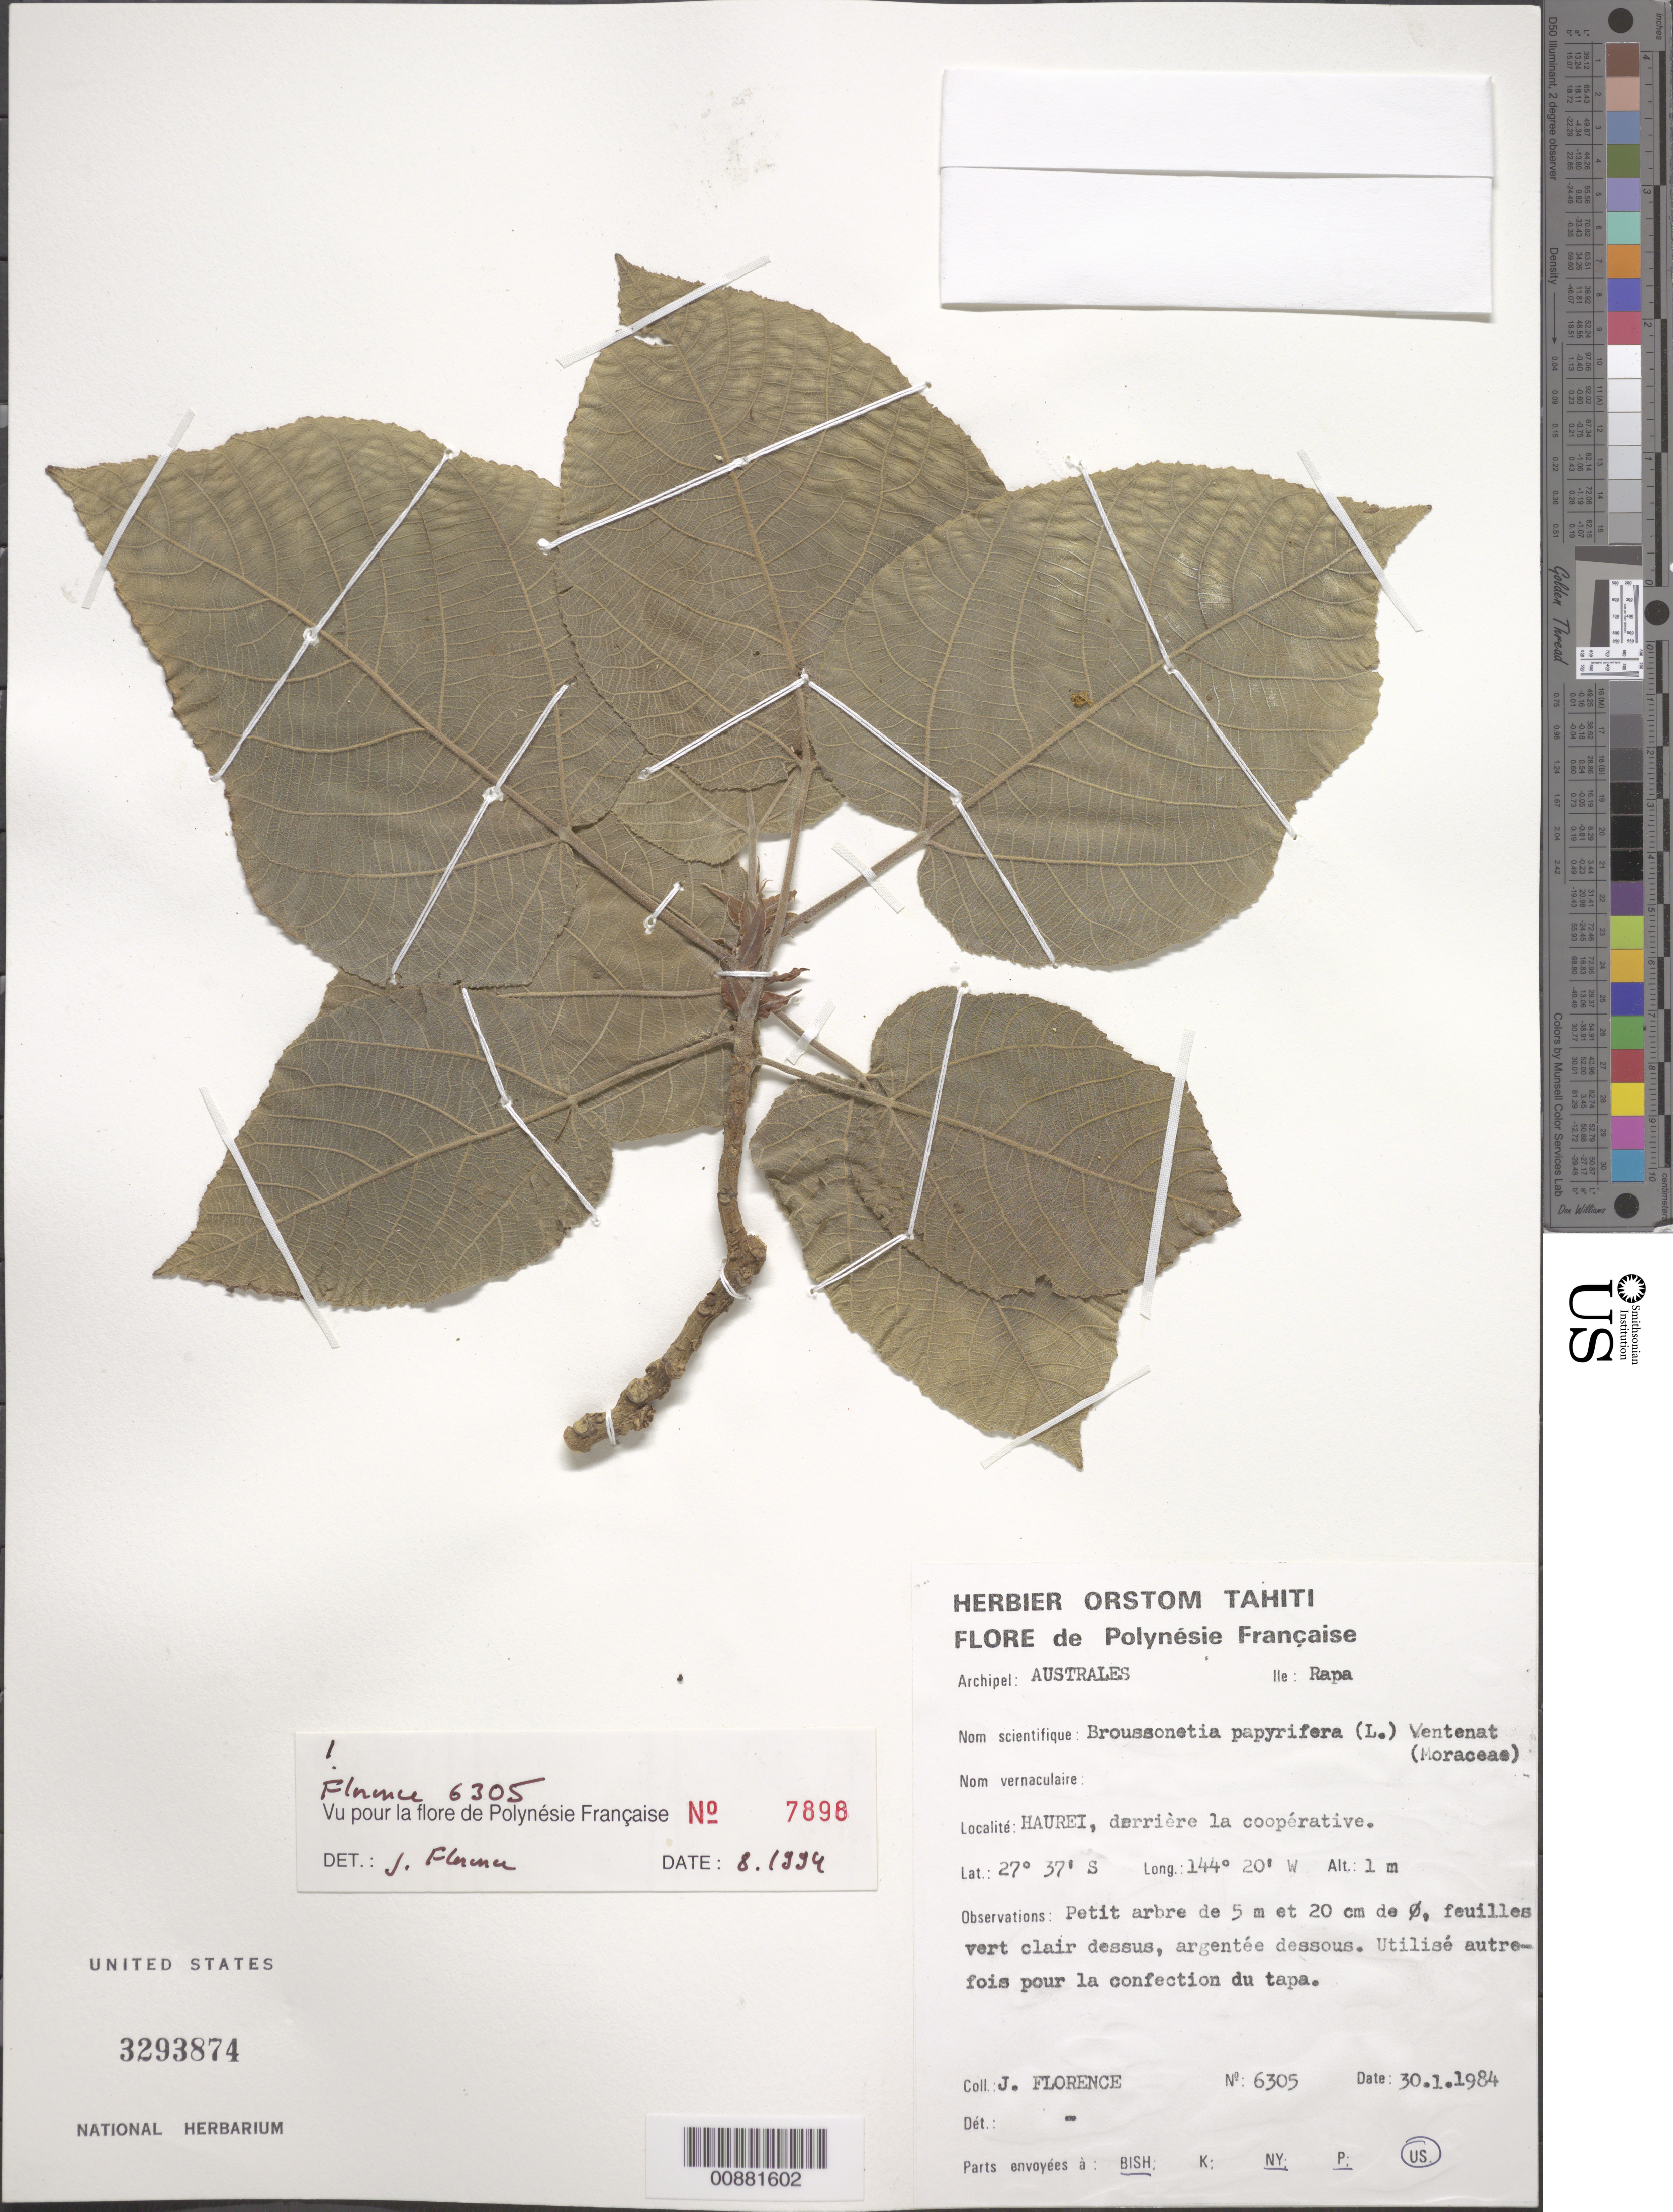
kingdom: Plantae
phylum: Tracheophyta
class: Magnoliopsida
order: Rosales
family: Moraceae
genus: Broussonetia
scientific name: Broussonetia papyrifera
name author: (L.) L'Hér. ex Vent.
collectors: J. Florence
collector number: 6305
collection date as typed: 30 Jan 1984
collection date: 1984-01-30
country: French Polynesia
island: Rapa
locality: Haurei, derriere la cooperative.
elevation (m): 1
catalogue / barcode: US 3293874